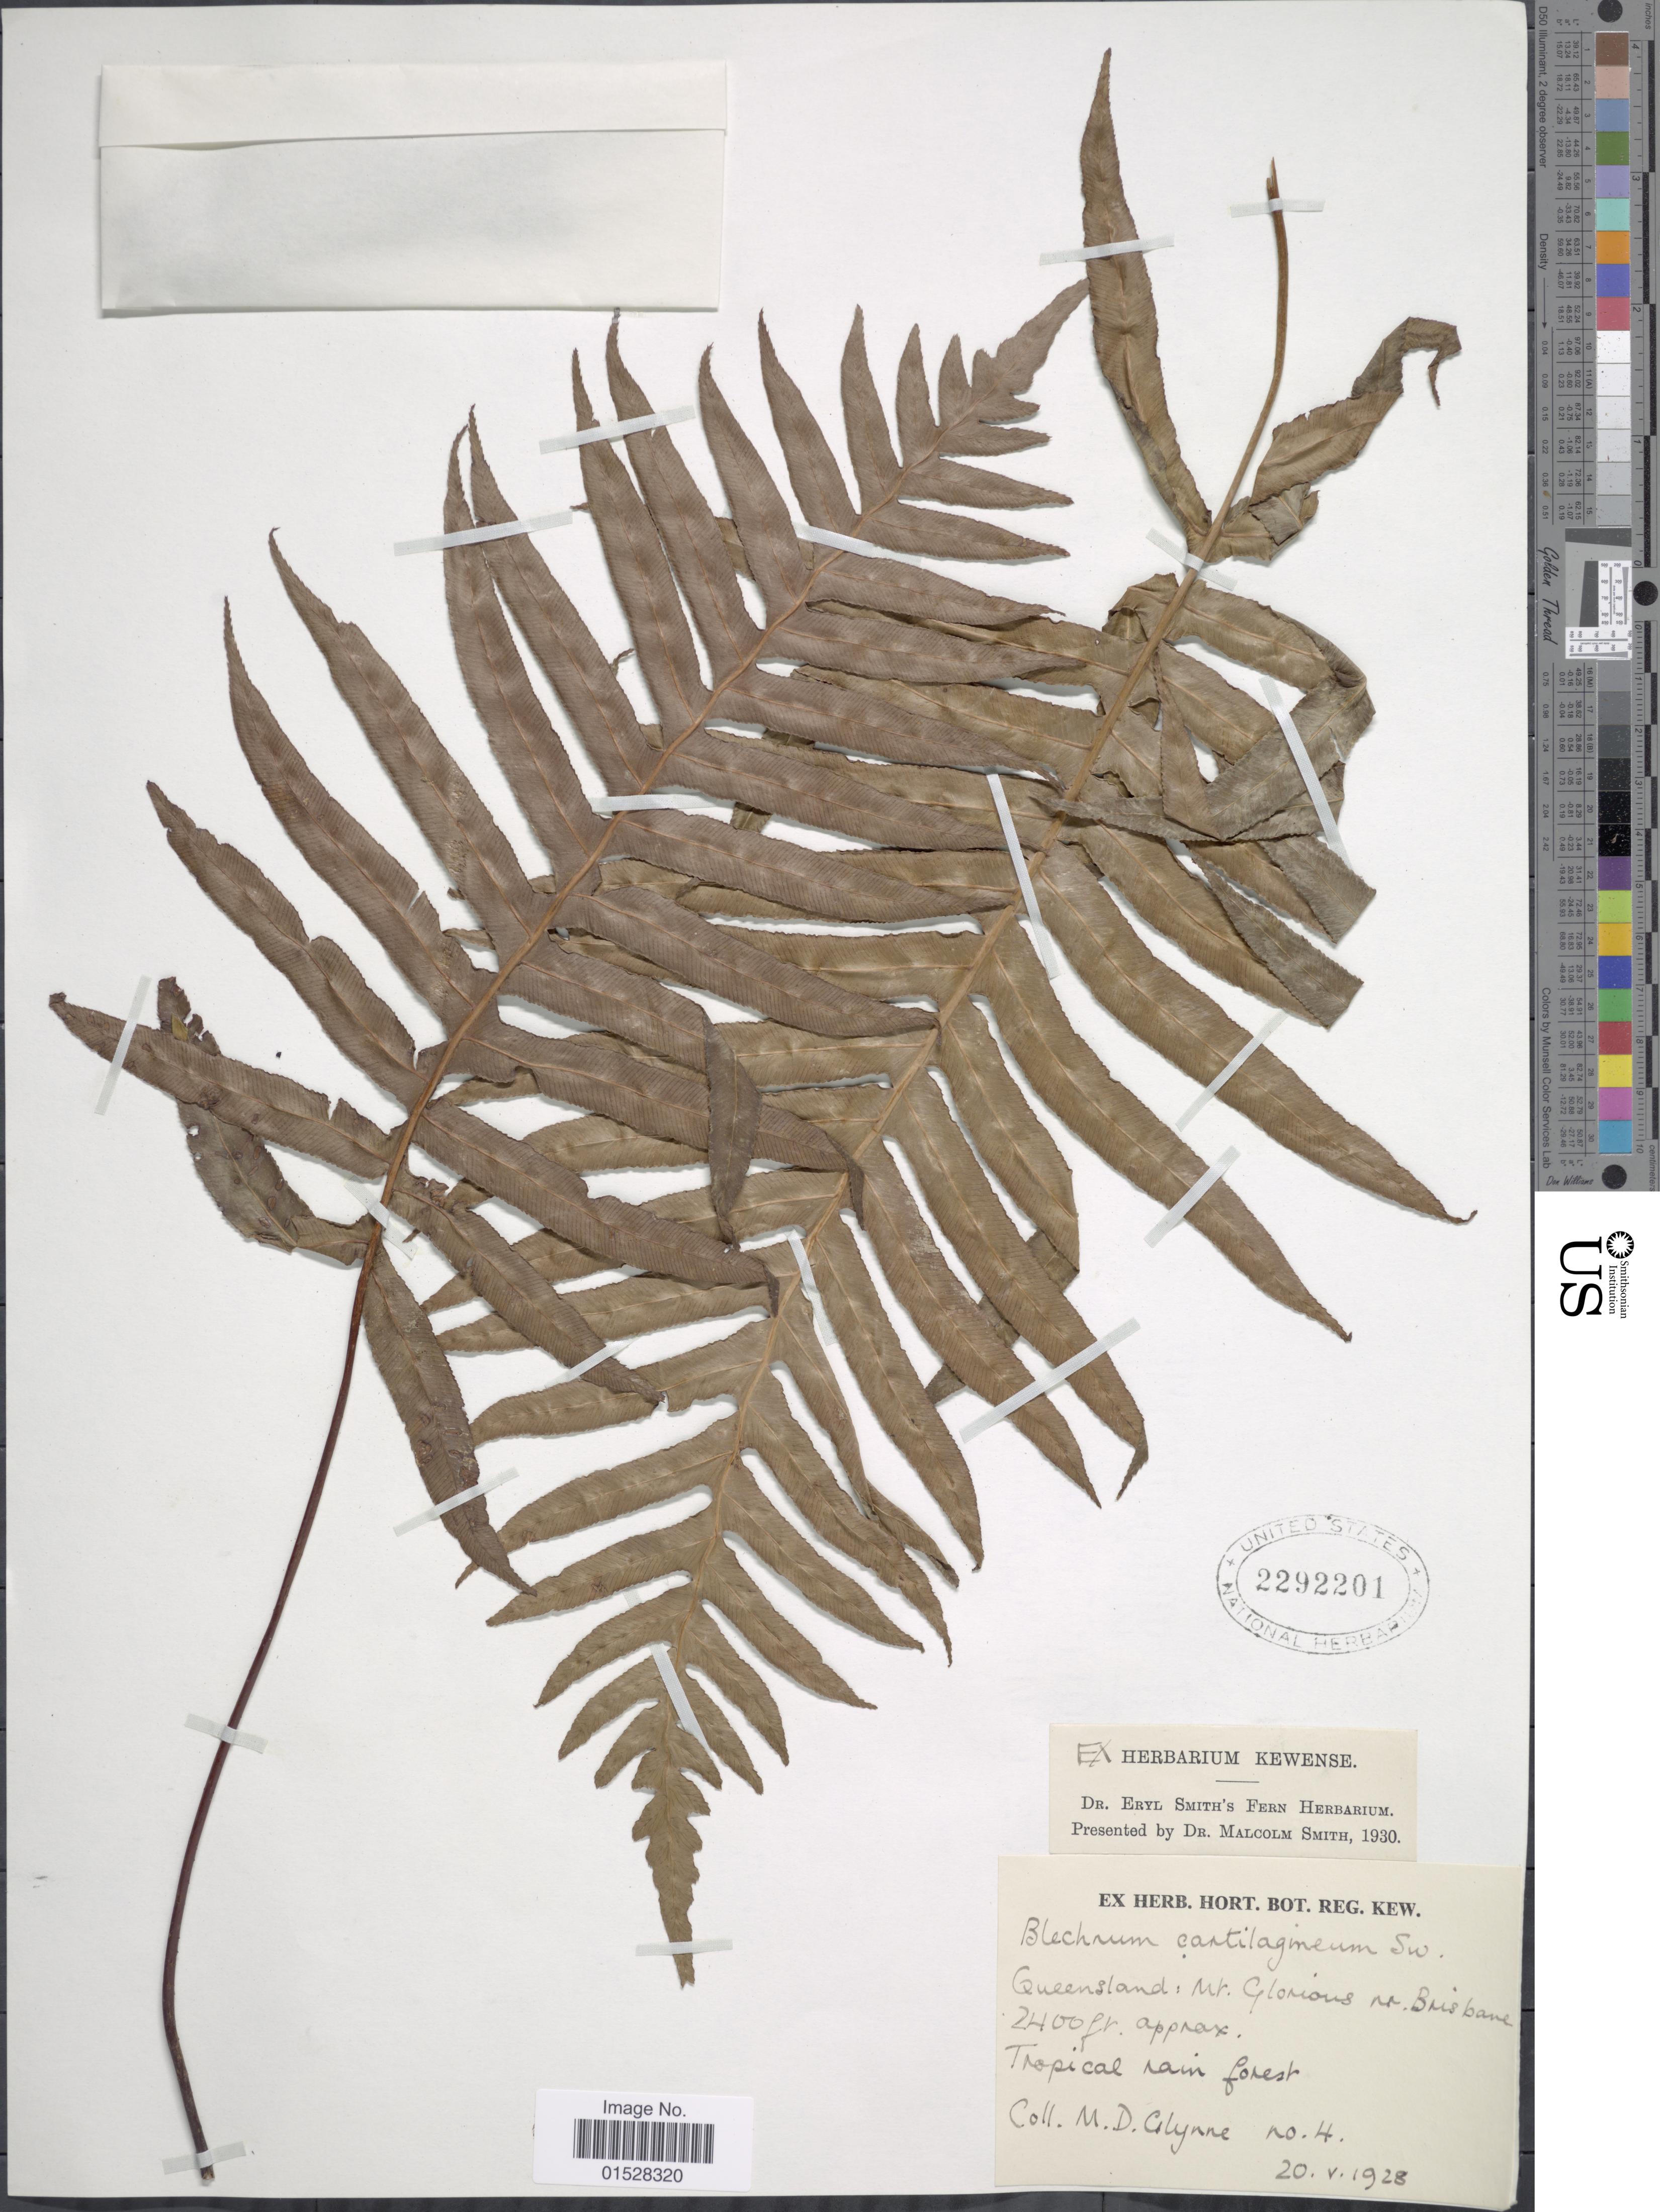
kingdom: Plantae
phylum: Tracheophyta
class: Polypodiopsida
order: Polypodiales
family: Blechnaceae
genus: Blechnum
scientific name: Blechnum cartilagineum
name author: Sw.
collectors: M. Glynne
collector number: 4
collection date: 1928-05-20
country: Australia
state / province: Queensland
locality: Mt. Glorious no. Brisbane.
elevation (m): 732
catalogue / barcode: US 2292201